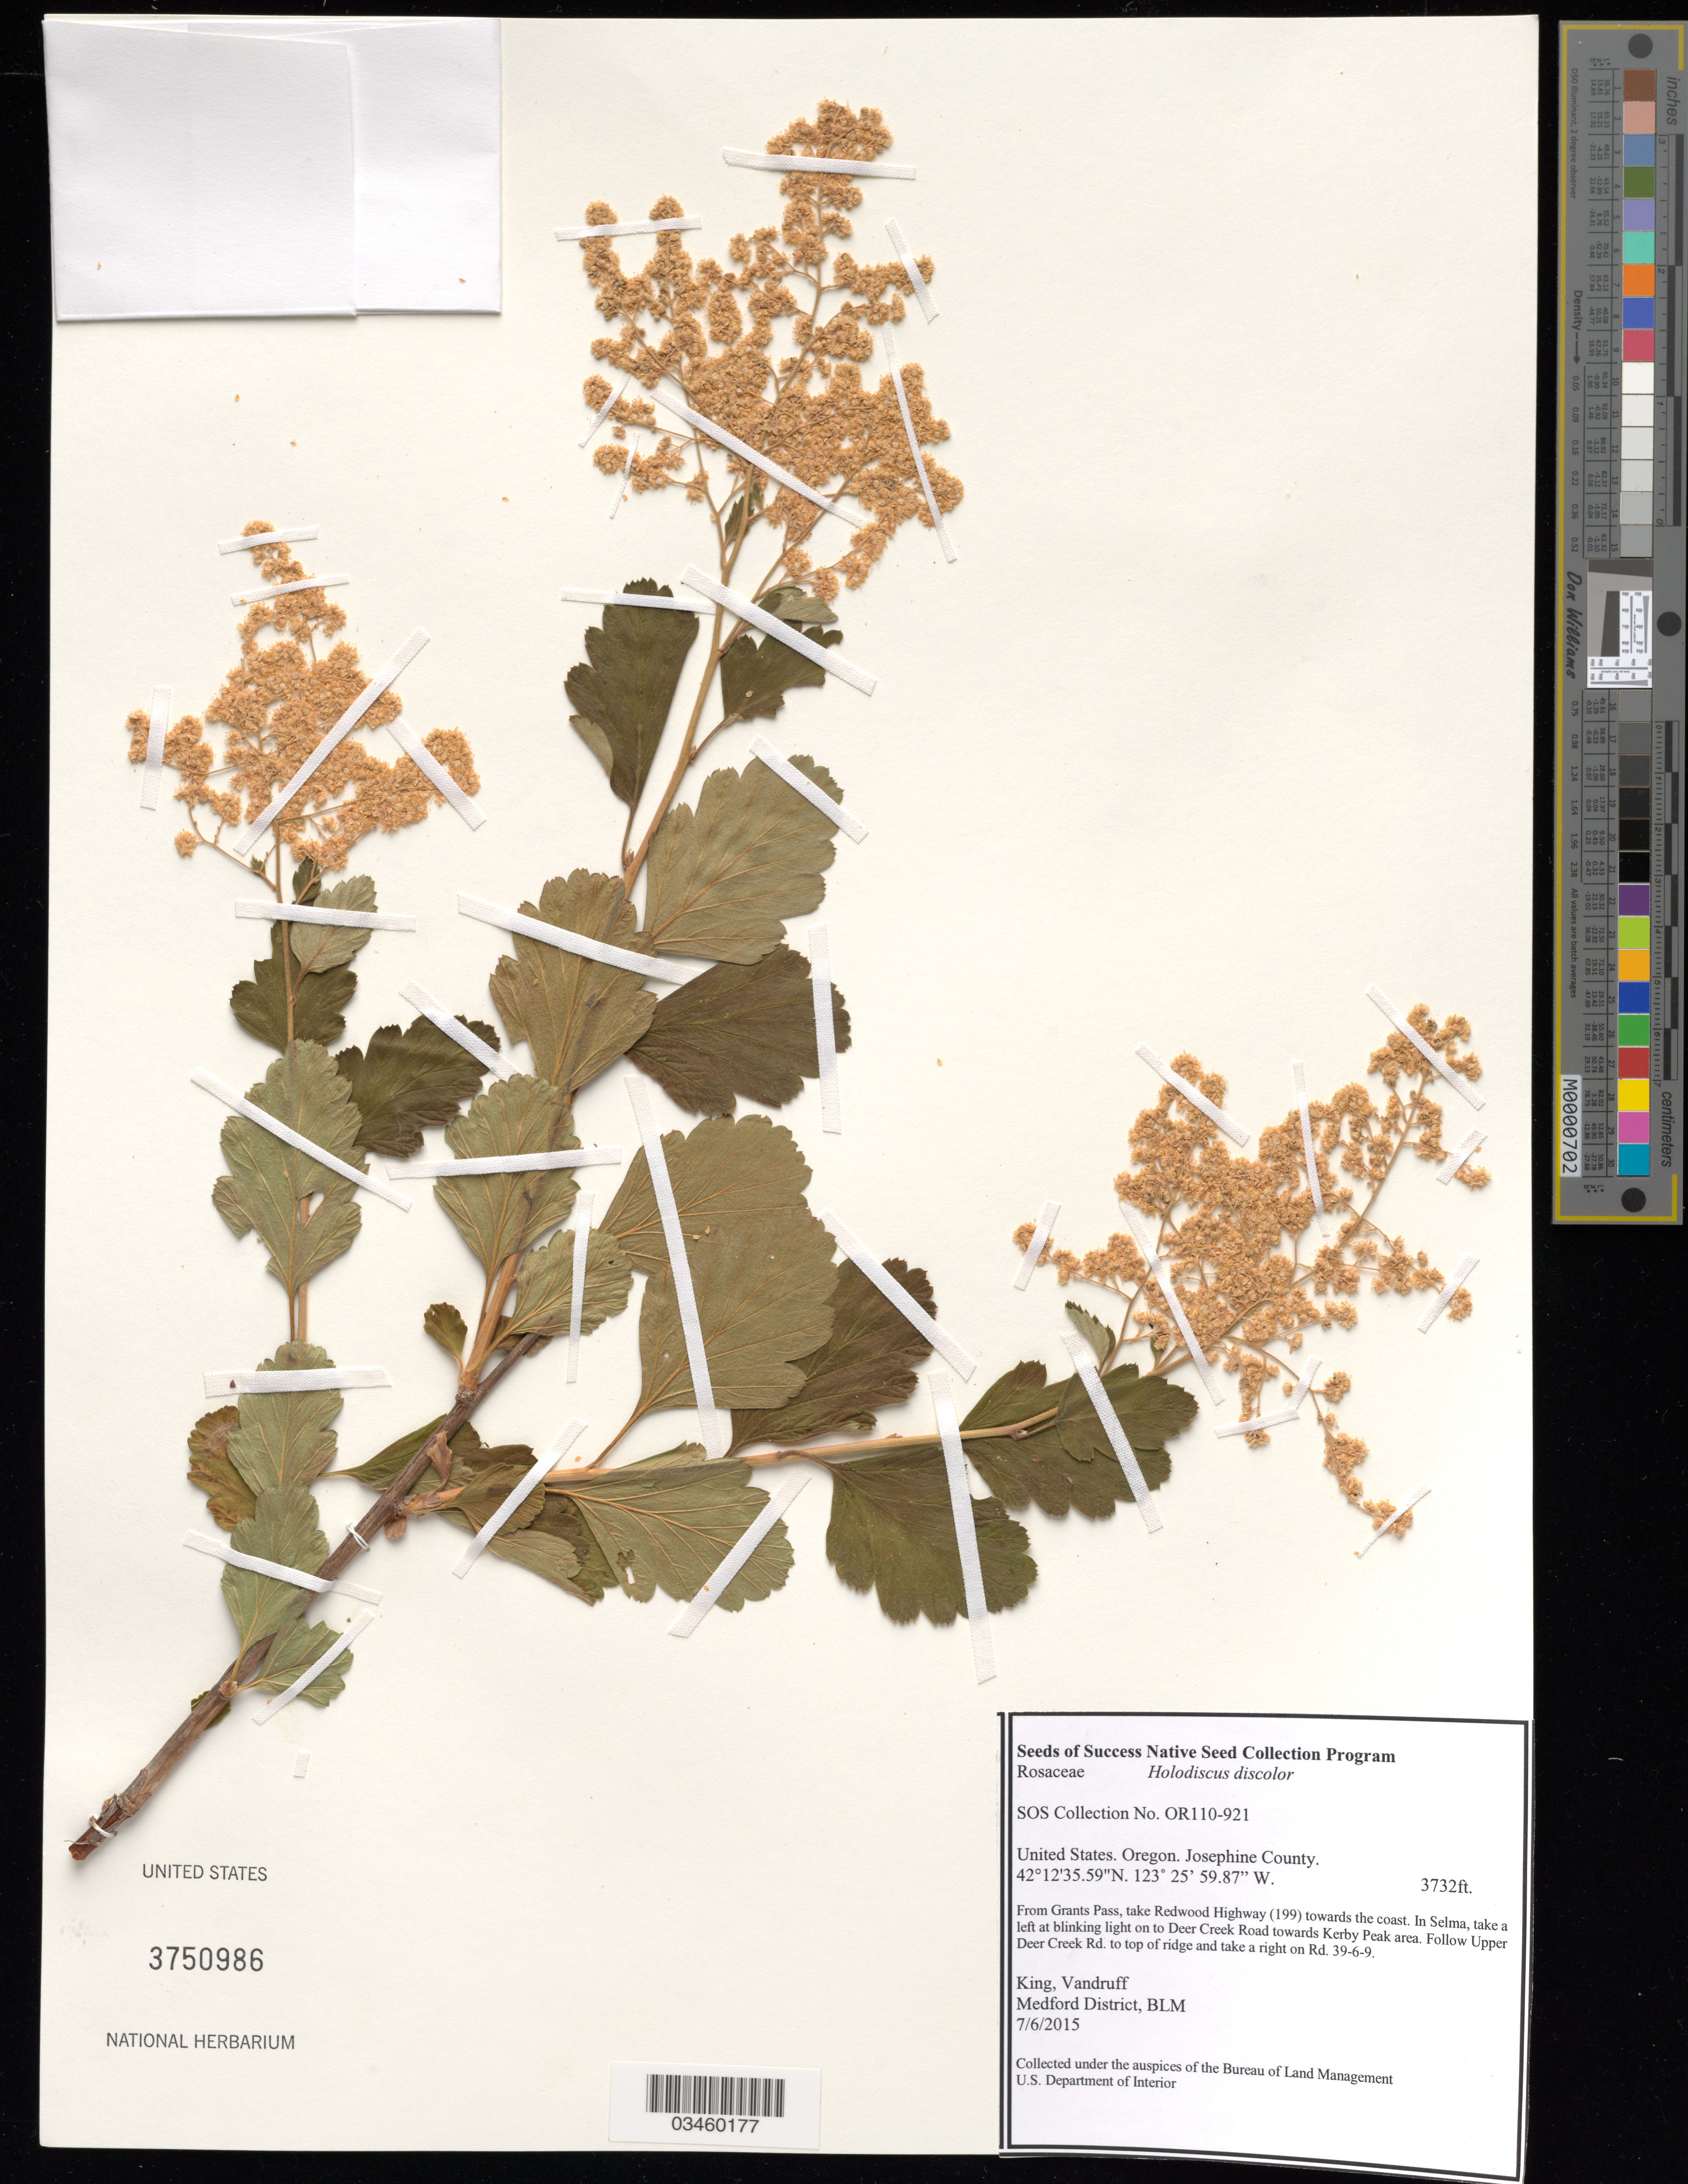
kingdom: Plantae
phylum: Tracheophyta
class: Magnoliopsida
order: Rosales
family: Rosaceae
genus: Holodiscus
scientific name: Holodiscus discolor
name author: (Pursh) Maxim.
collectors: King, -- & -. Vandruff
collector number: OR110-921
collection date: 2015-07-06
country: United States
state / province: Oregon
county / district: Josephine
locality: Kerby Peak area, BLM Rd 39-6-9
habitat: Douglas fir/ Port Orford Cedar/ tan oak forest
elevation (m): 1138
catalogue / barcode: US 3750986